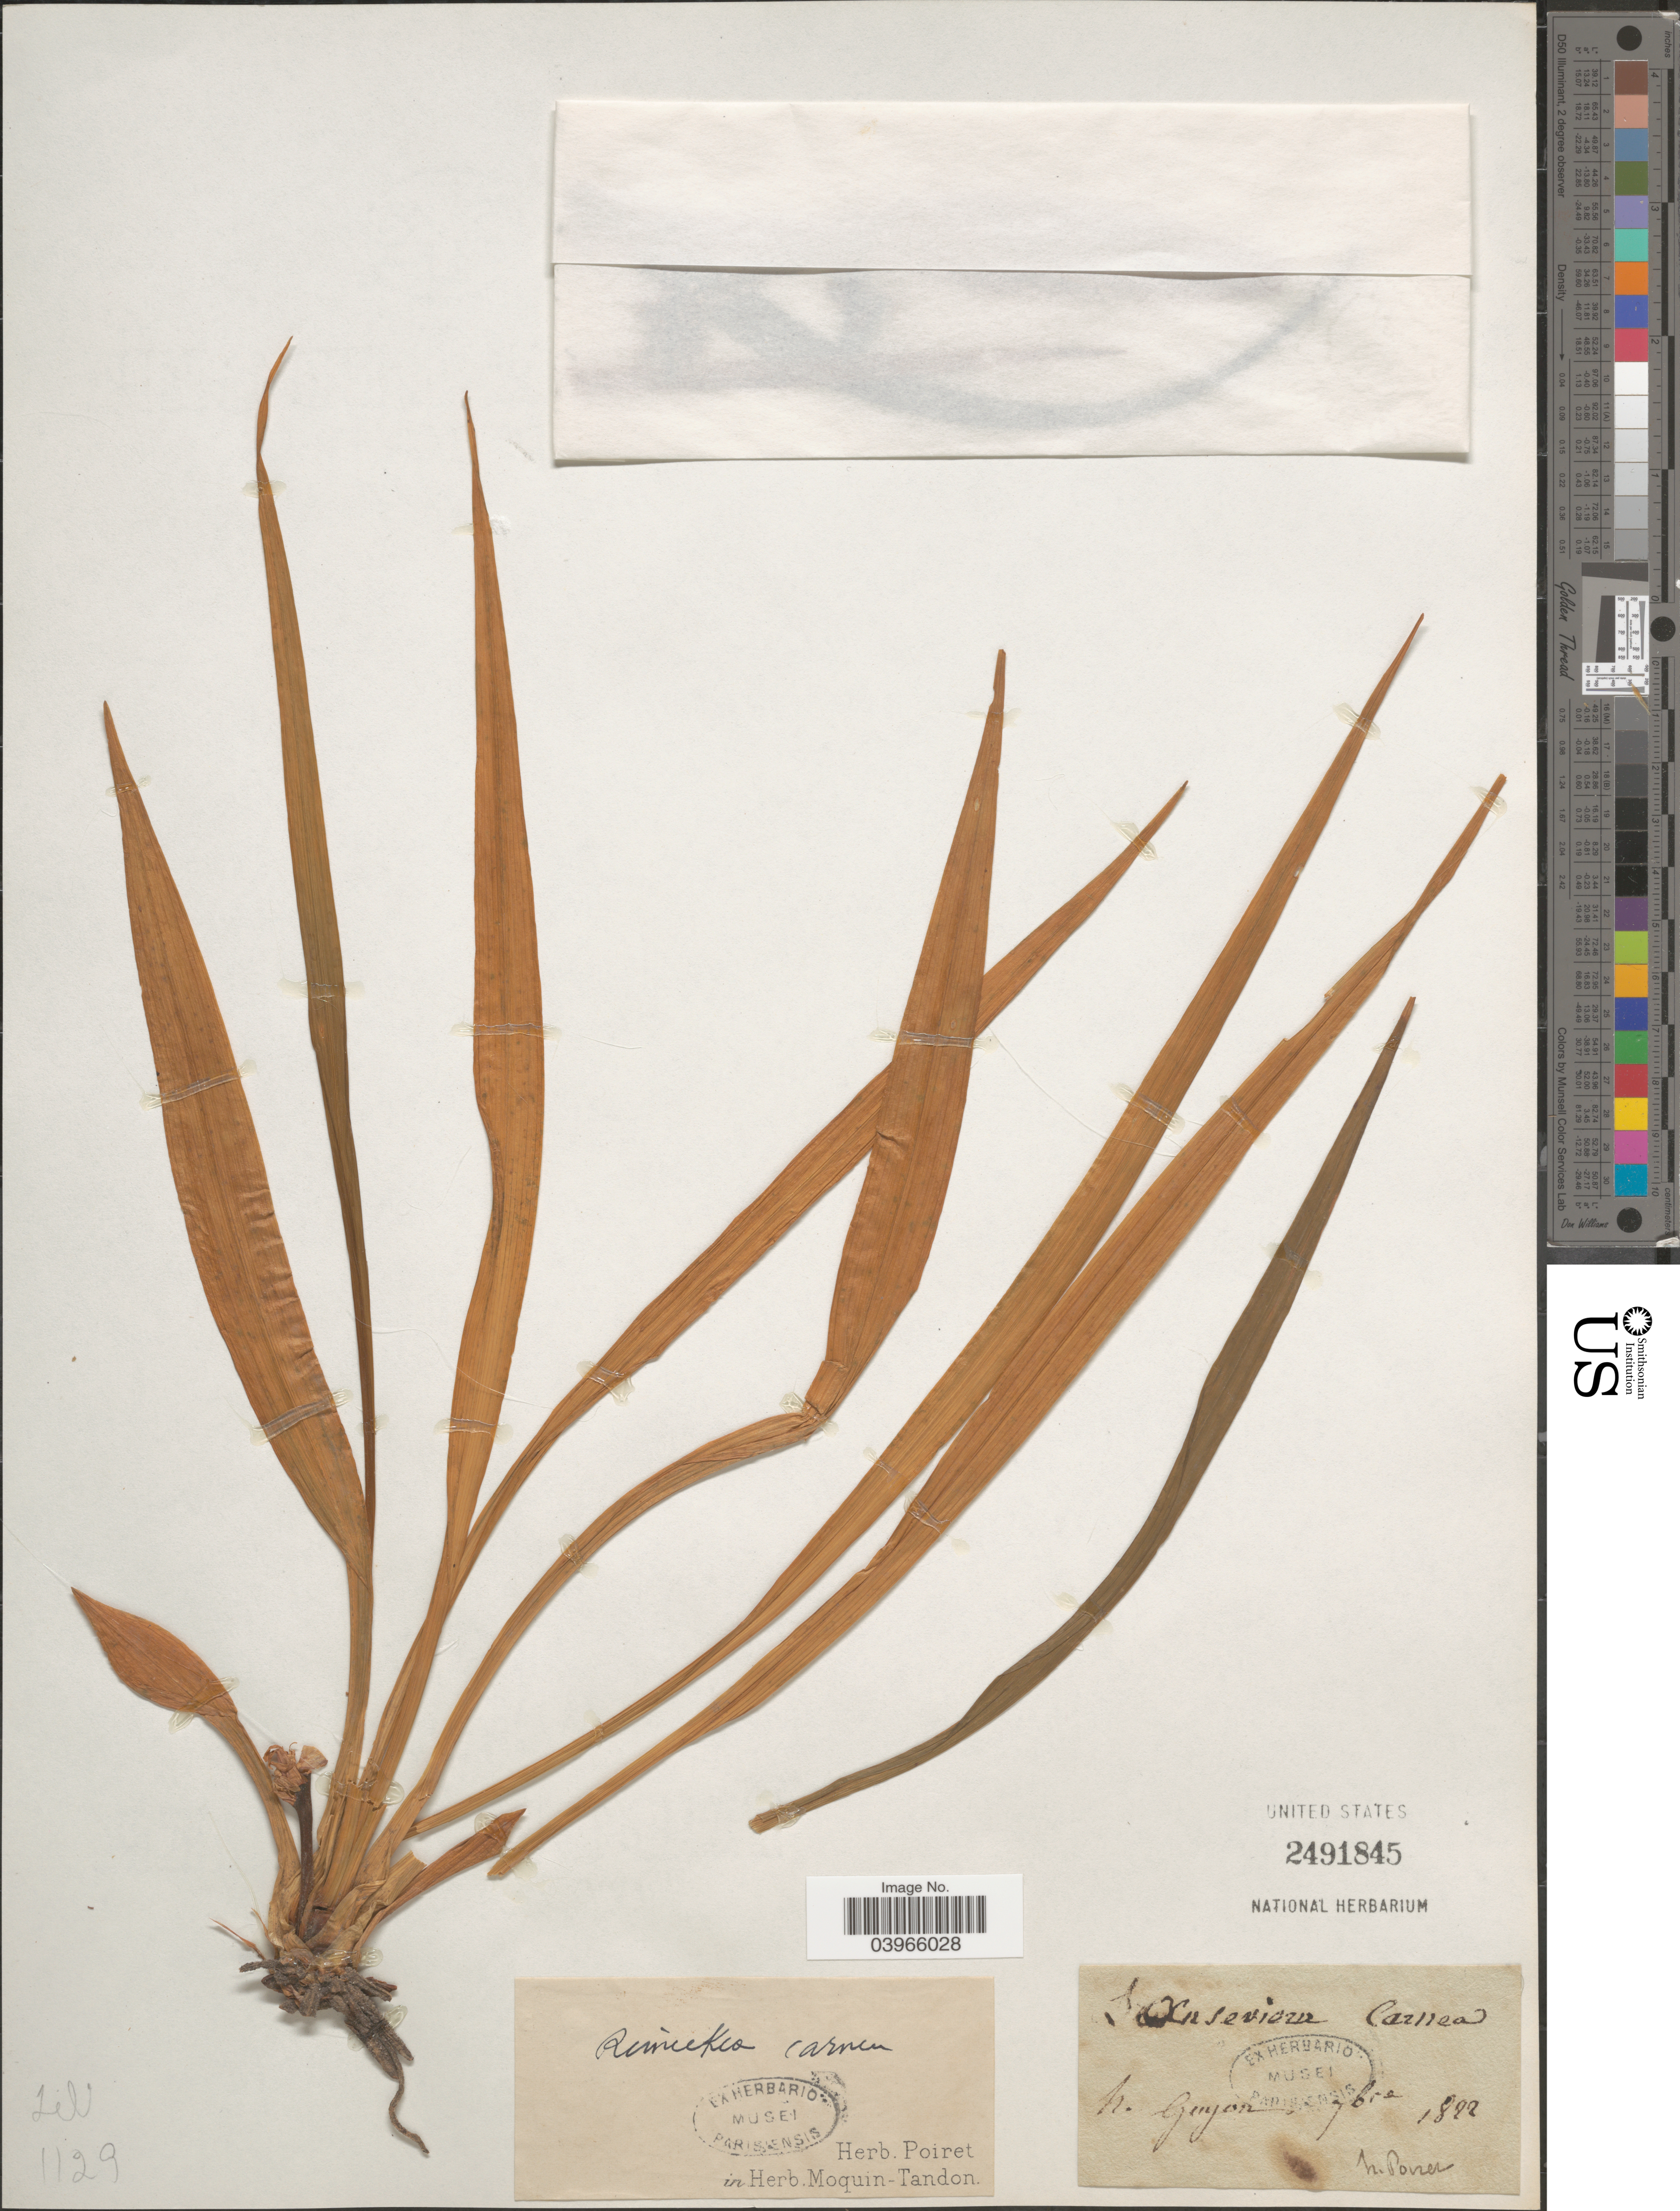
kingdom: Plantae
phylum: Tracheophyta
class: Liliopsida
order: Asparagales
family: Asparagaceae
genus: Reineckea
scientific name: Reineckea carnea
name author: (Andrews) Kunth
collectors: Ex herb. Moquin-Tandon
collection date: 1892-09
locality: N. Guyon [interpreted].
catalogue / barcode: US 2491845